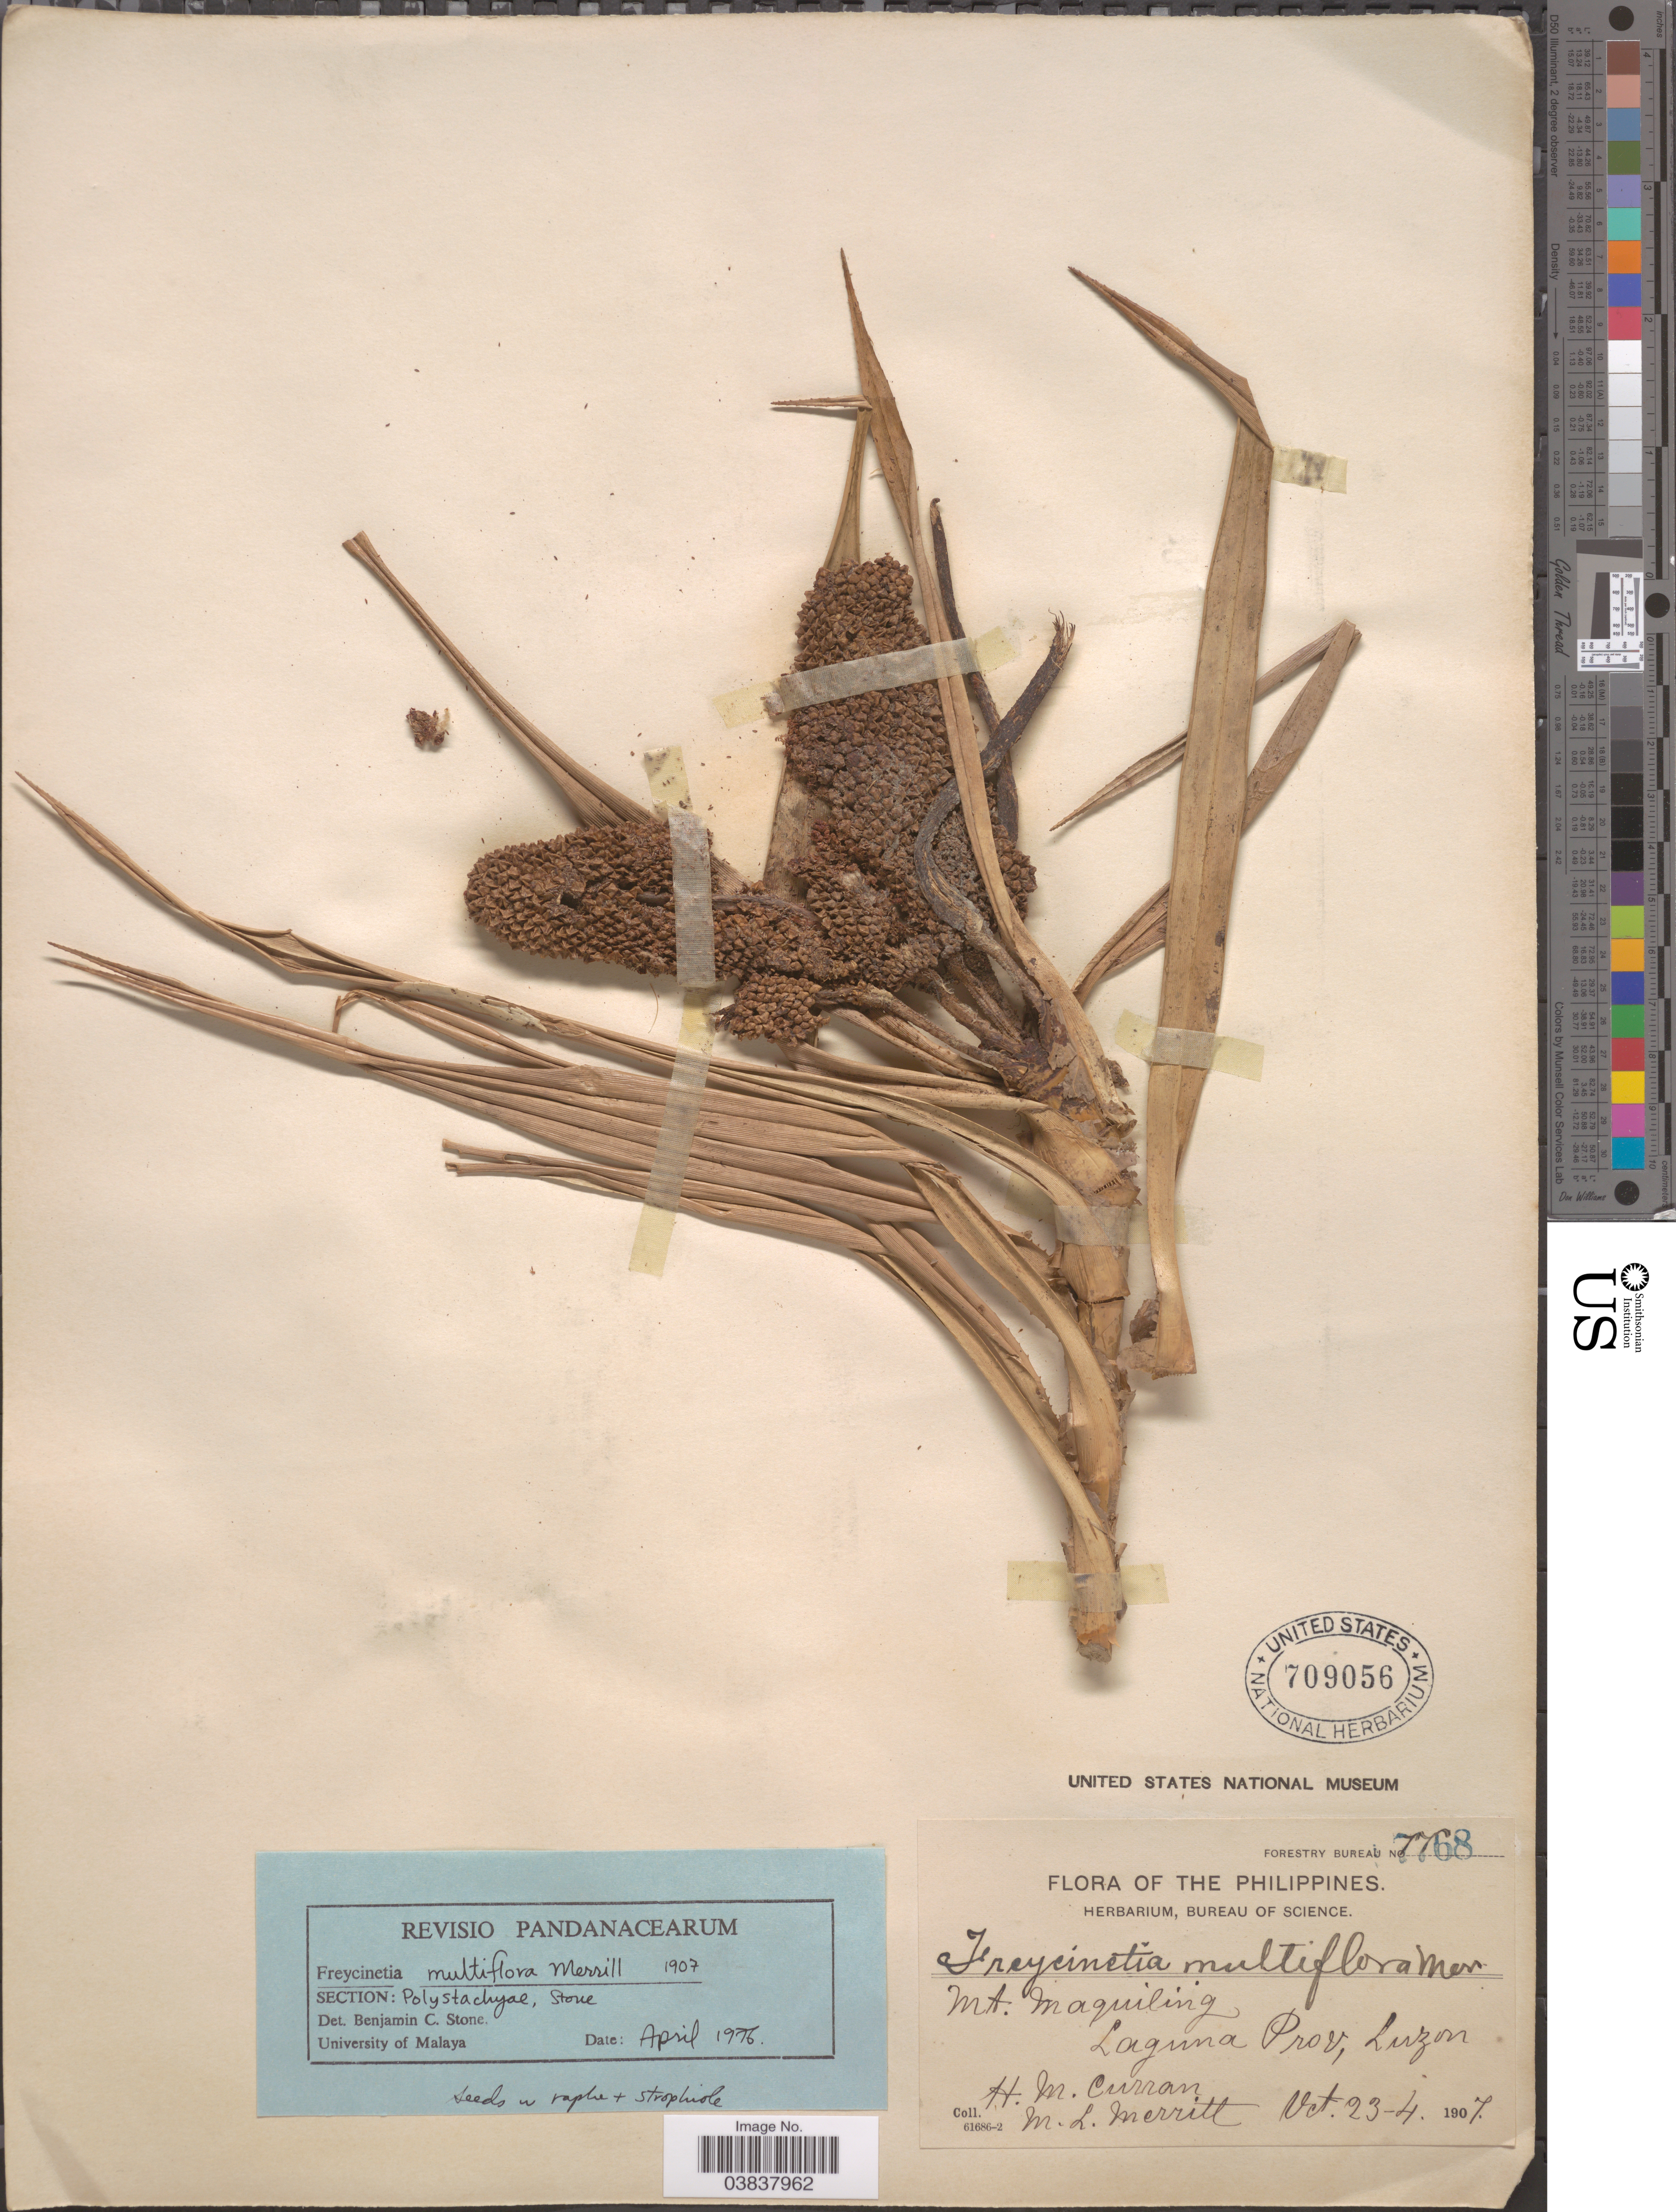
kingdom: Plantae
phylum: Tracheophyta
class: Liliopsida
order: Pandanales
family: Pandanaceae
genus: Freycinetia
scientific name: Freycinetia multiflora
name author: Merr.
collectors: H. M. Curran & M. L. Merritt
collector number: Forestry Bureau 7768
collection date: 1907-10-23/1907-10-24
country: Philippines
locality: Mt. Maquiling, Laguna Prov, Luzon.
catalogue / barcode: US 709056